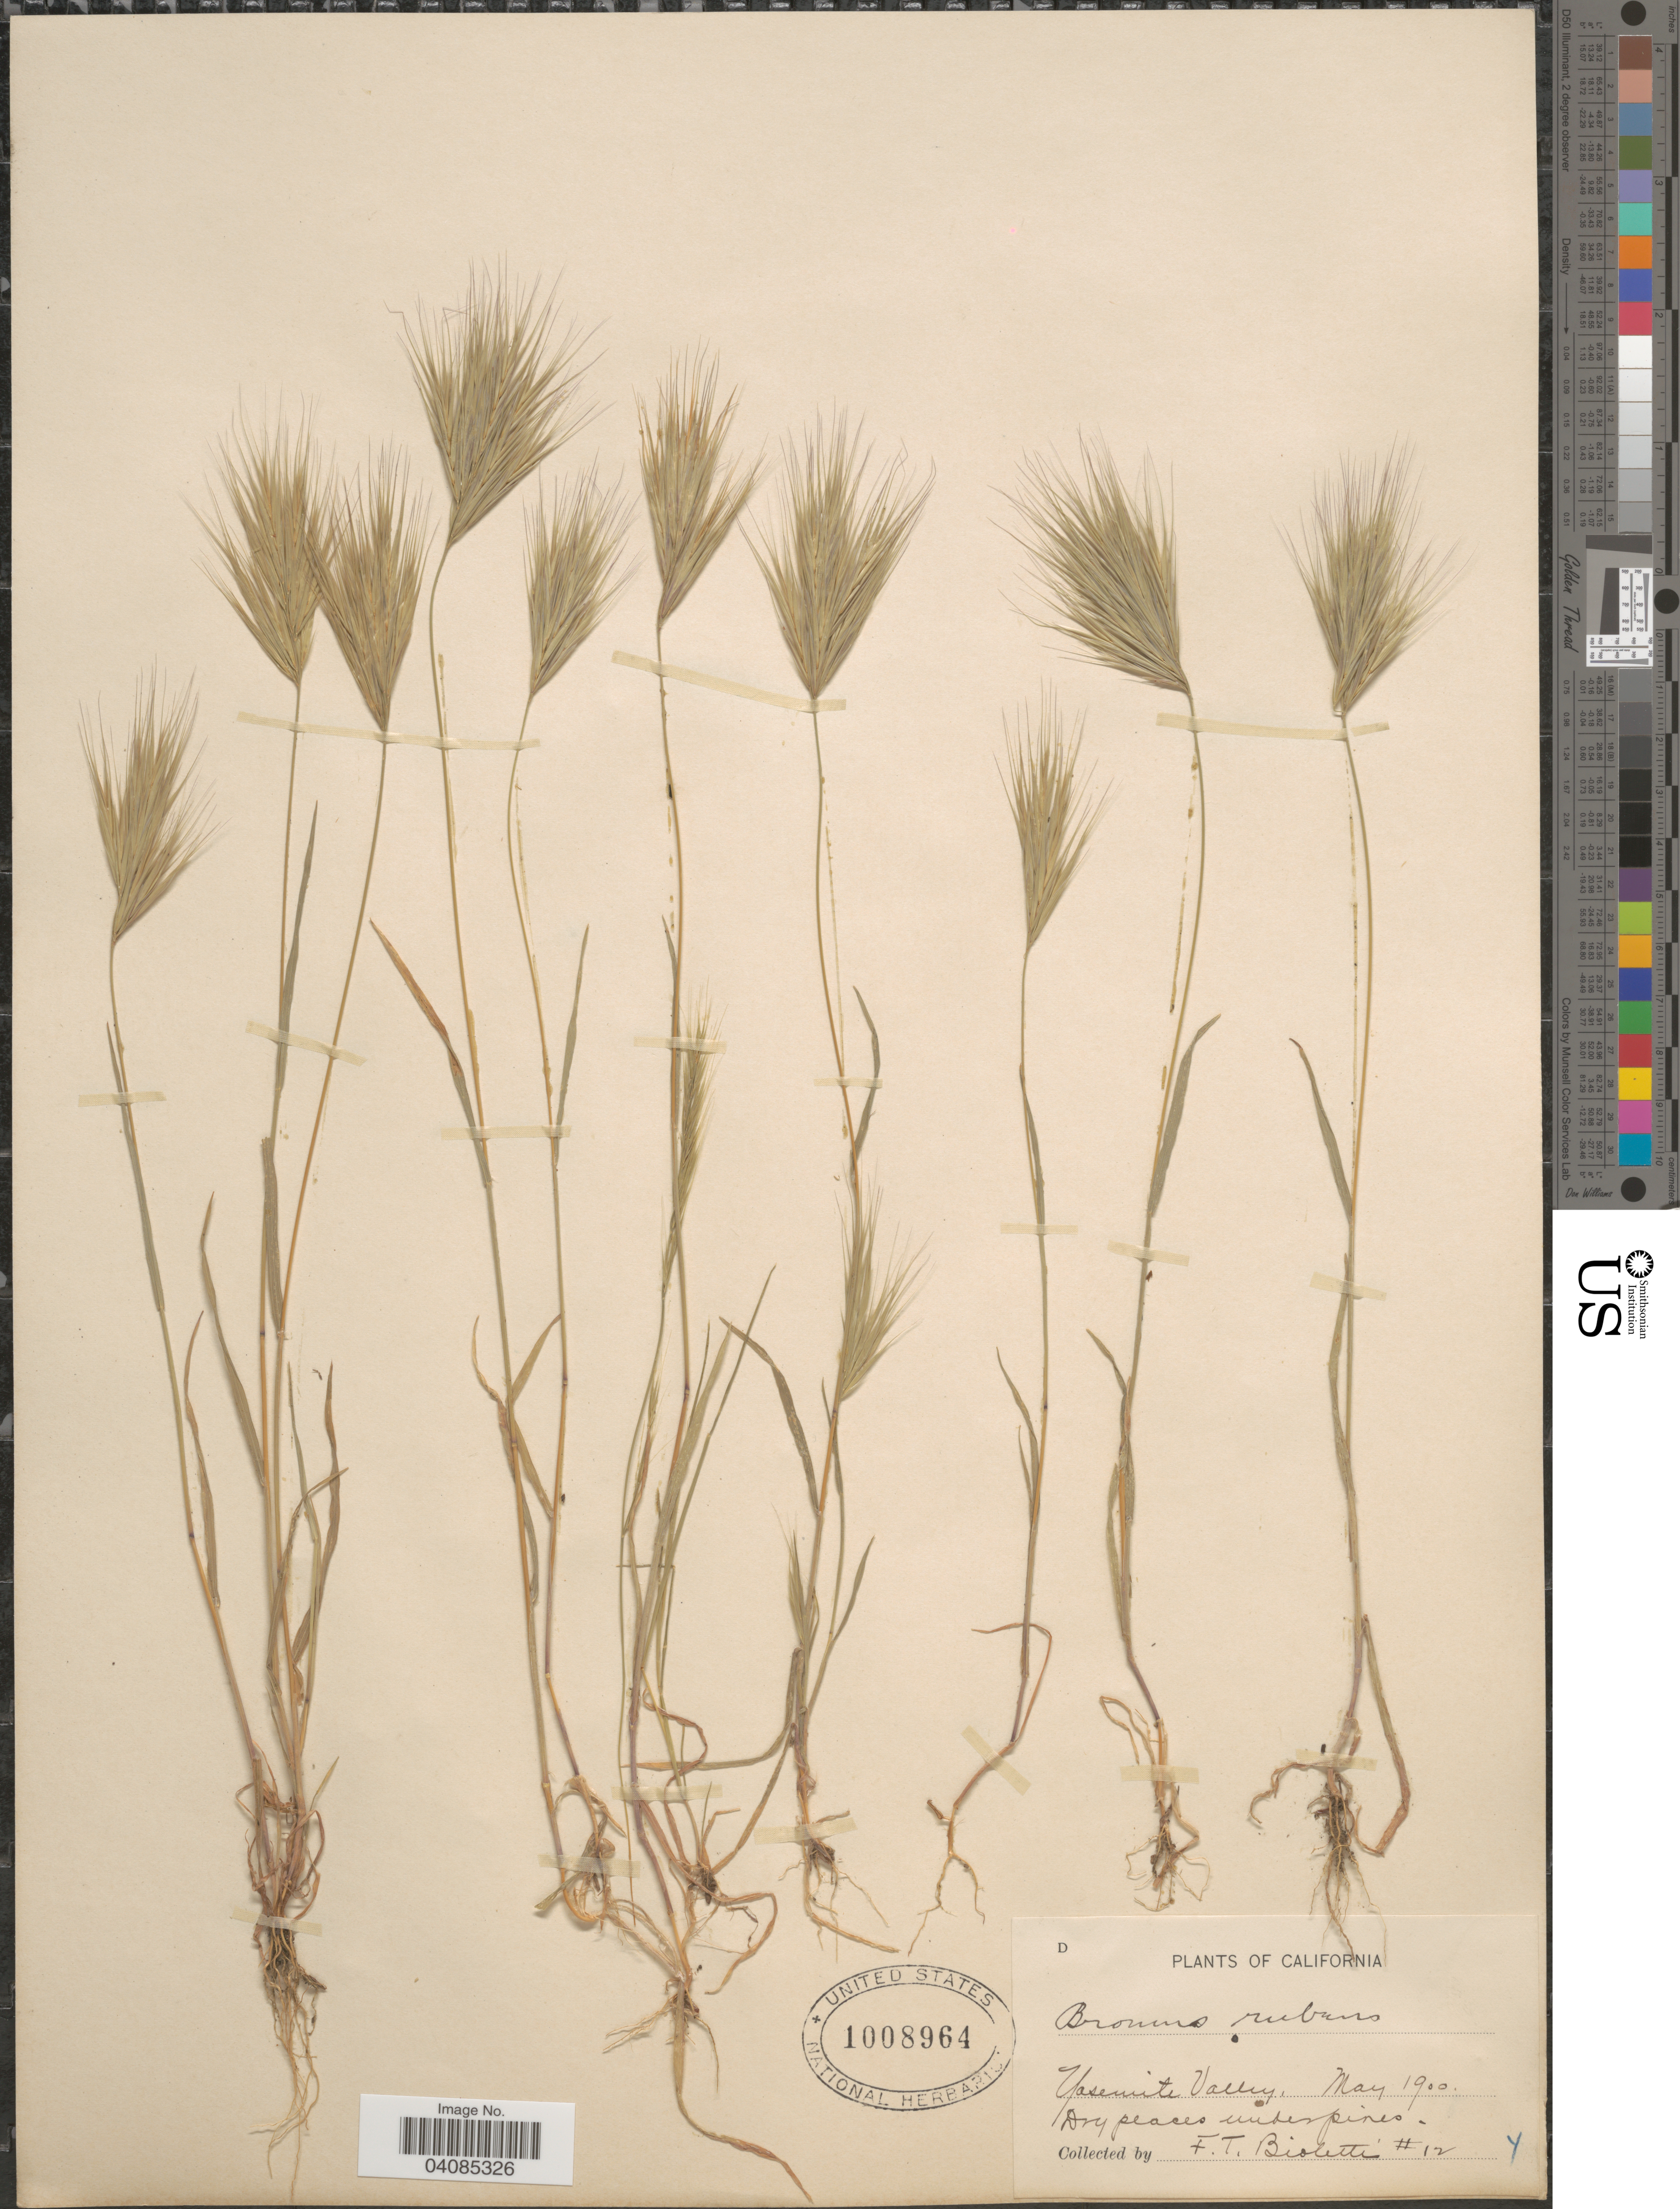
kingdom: Plantae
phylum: Tracheophyta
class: Liliopsida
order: Poales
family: Poaceae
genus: Bromus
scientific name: Bromus rubens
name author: L.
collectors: F. T. Bioletti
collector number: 12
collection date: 1900-05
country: United States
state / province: California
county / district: Mariposa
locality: Yosemite Valley.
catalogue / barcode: US 1008964